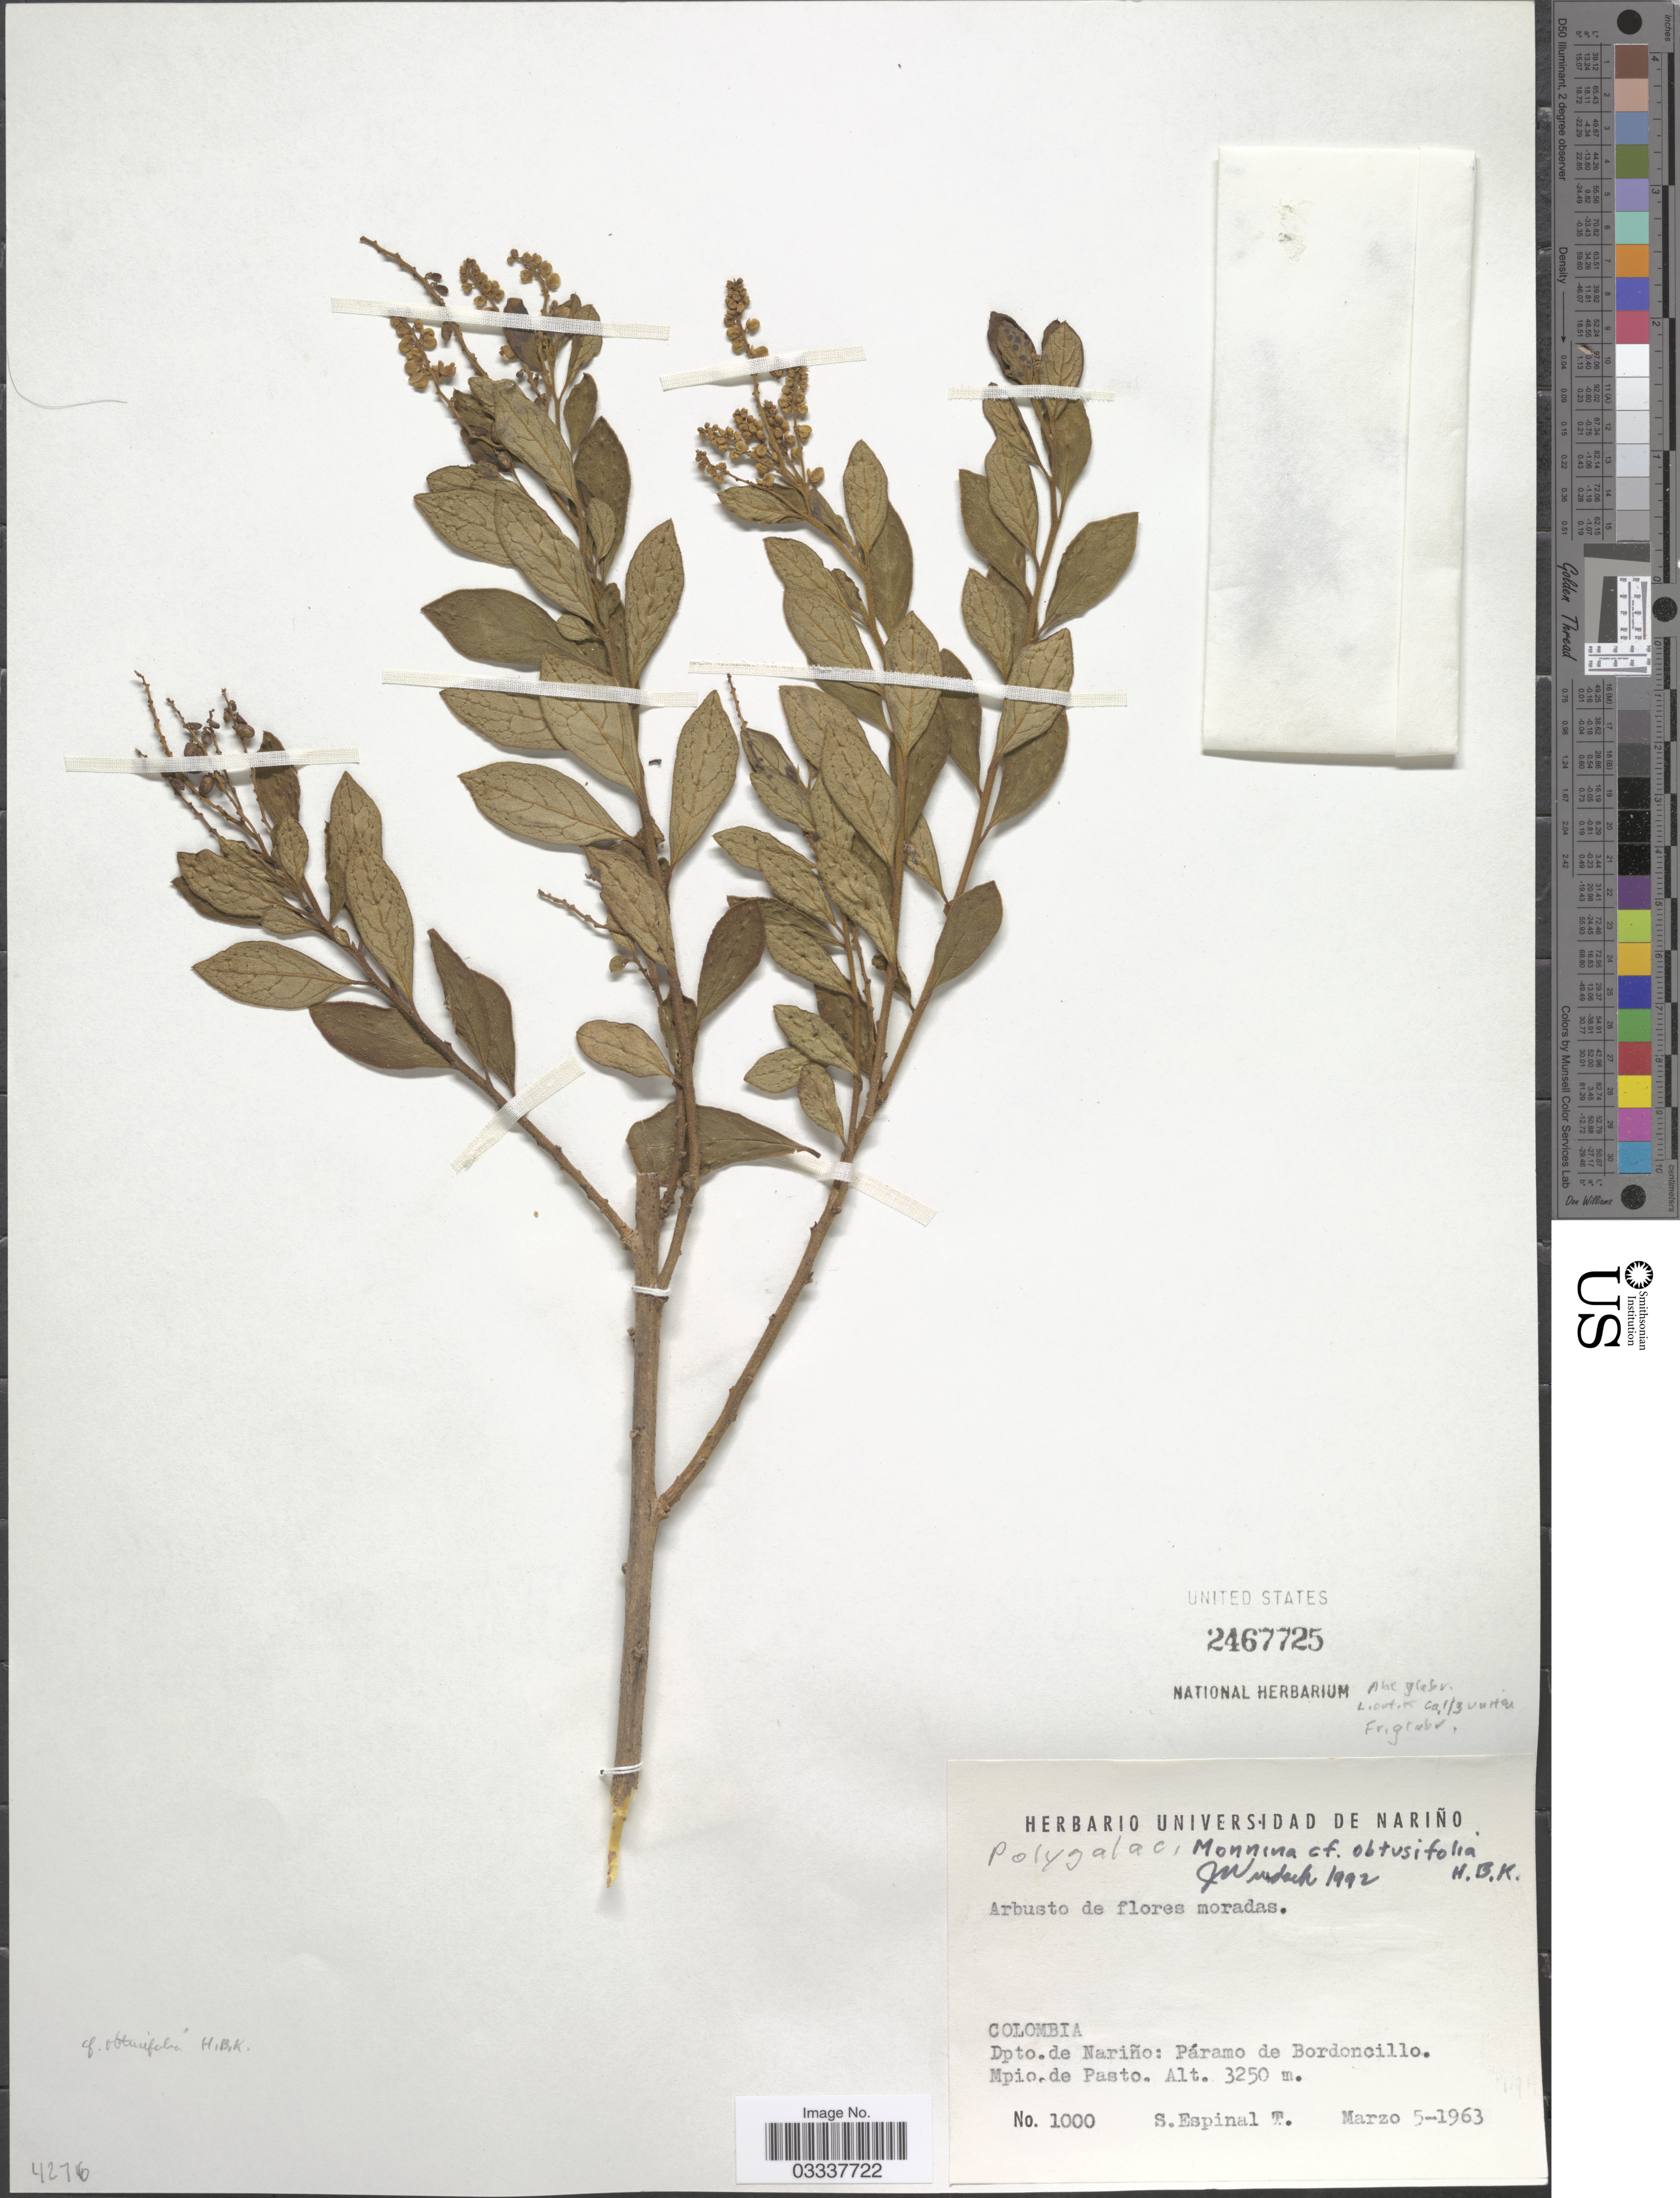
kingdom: Plantae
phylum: Tracheophyta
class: Magnoliopsida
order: Fabales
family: Polygalaceae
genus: Monnina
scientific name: Monnina phillyreoides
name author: (Bonpl.) B. Eriksen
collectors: S. Espinal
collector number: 1000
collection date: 1963-03-05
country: Colombia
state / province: Nariño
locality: Dpto. de Nariño: Páramo de Bordoncillo. Mpio. de Pasto.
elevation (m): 3250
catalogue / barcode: US 2467725